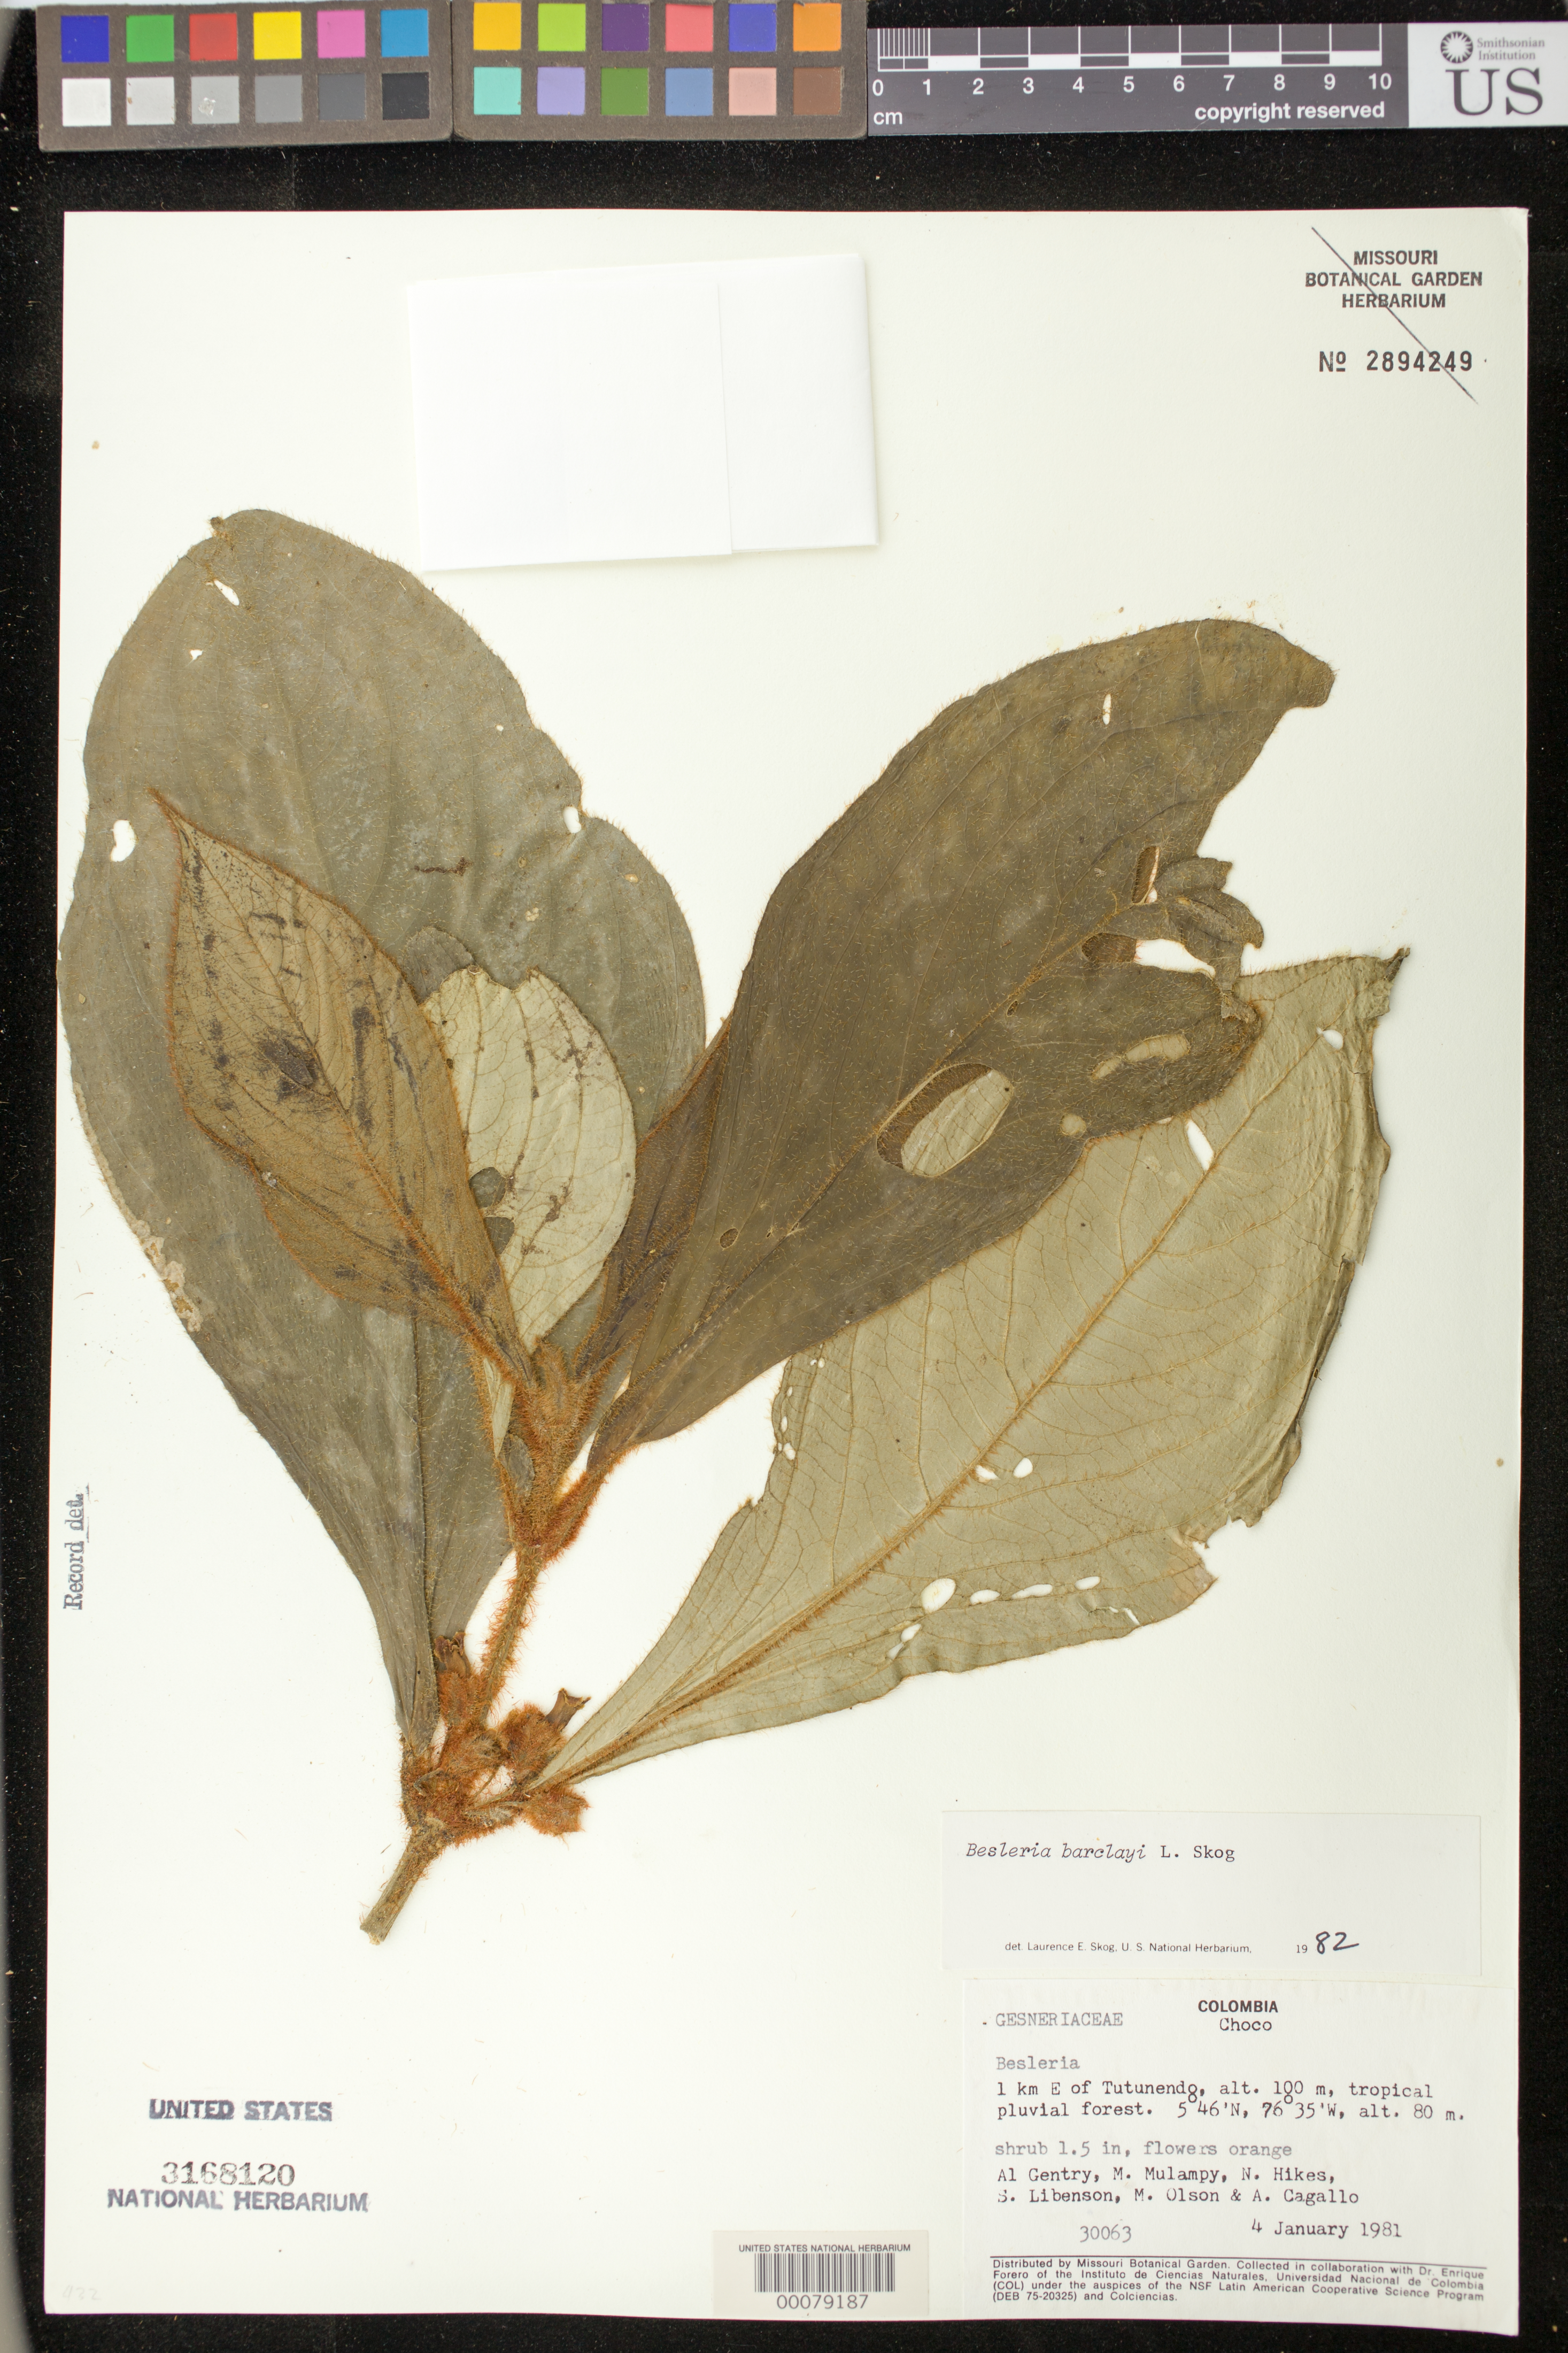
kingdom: Plantae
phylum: Tracheophyta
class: Magnoliopsida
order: Lamiales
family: Gesneriaceae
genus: Besleria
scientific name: Besleria barclayi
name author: L.E. Skog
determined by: Skog, Laurence E.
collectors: A. H. Gentry, M. Mulampy, N. Hikes, S. Libenson, M. Olson & A. Cagallo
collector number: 30063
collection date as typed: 04 Jan 1981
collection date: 1981-01-04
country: Colombia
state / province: Chocó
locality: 1 km E of Tutunendo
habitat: Tropical pluvial forest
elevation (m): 100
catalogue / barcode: US 3168120